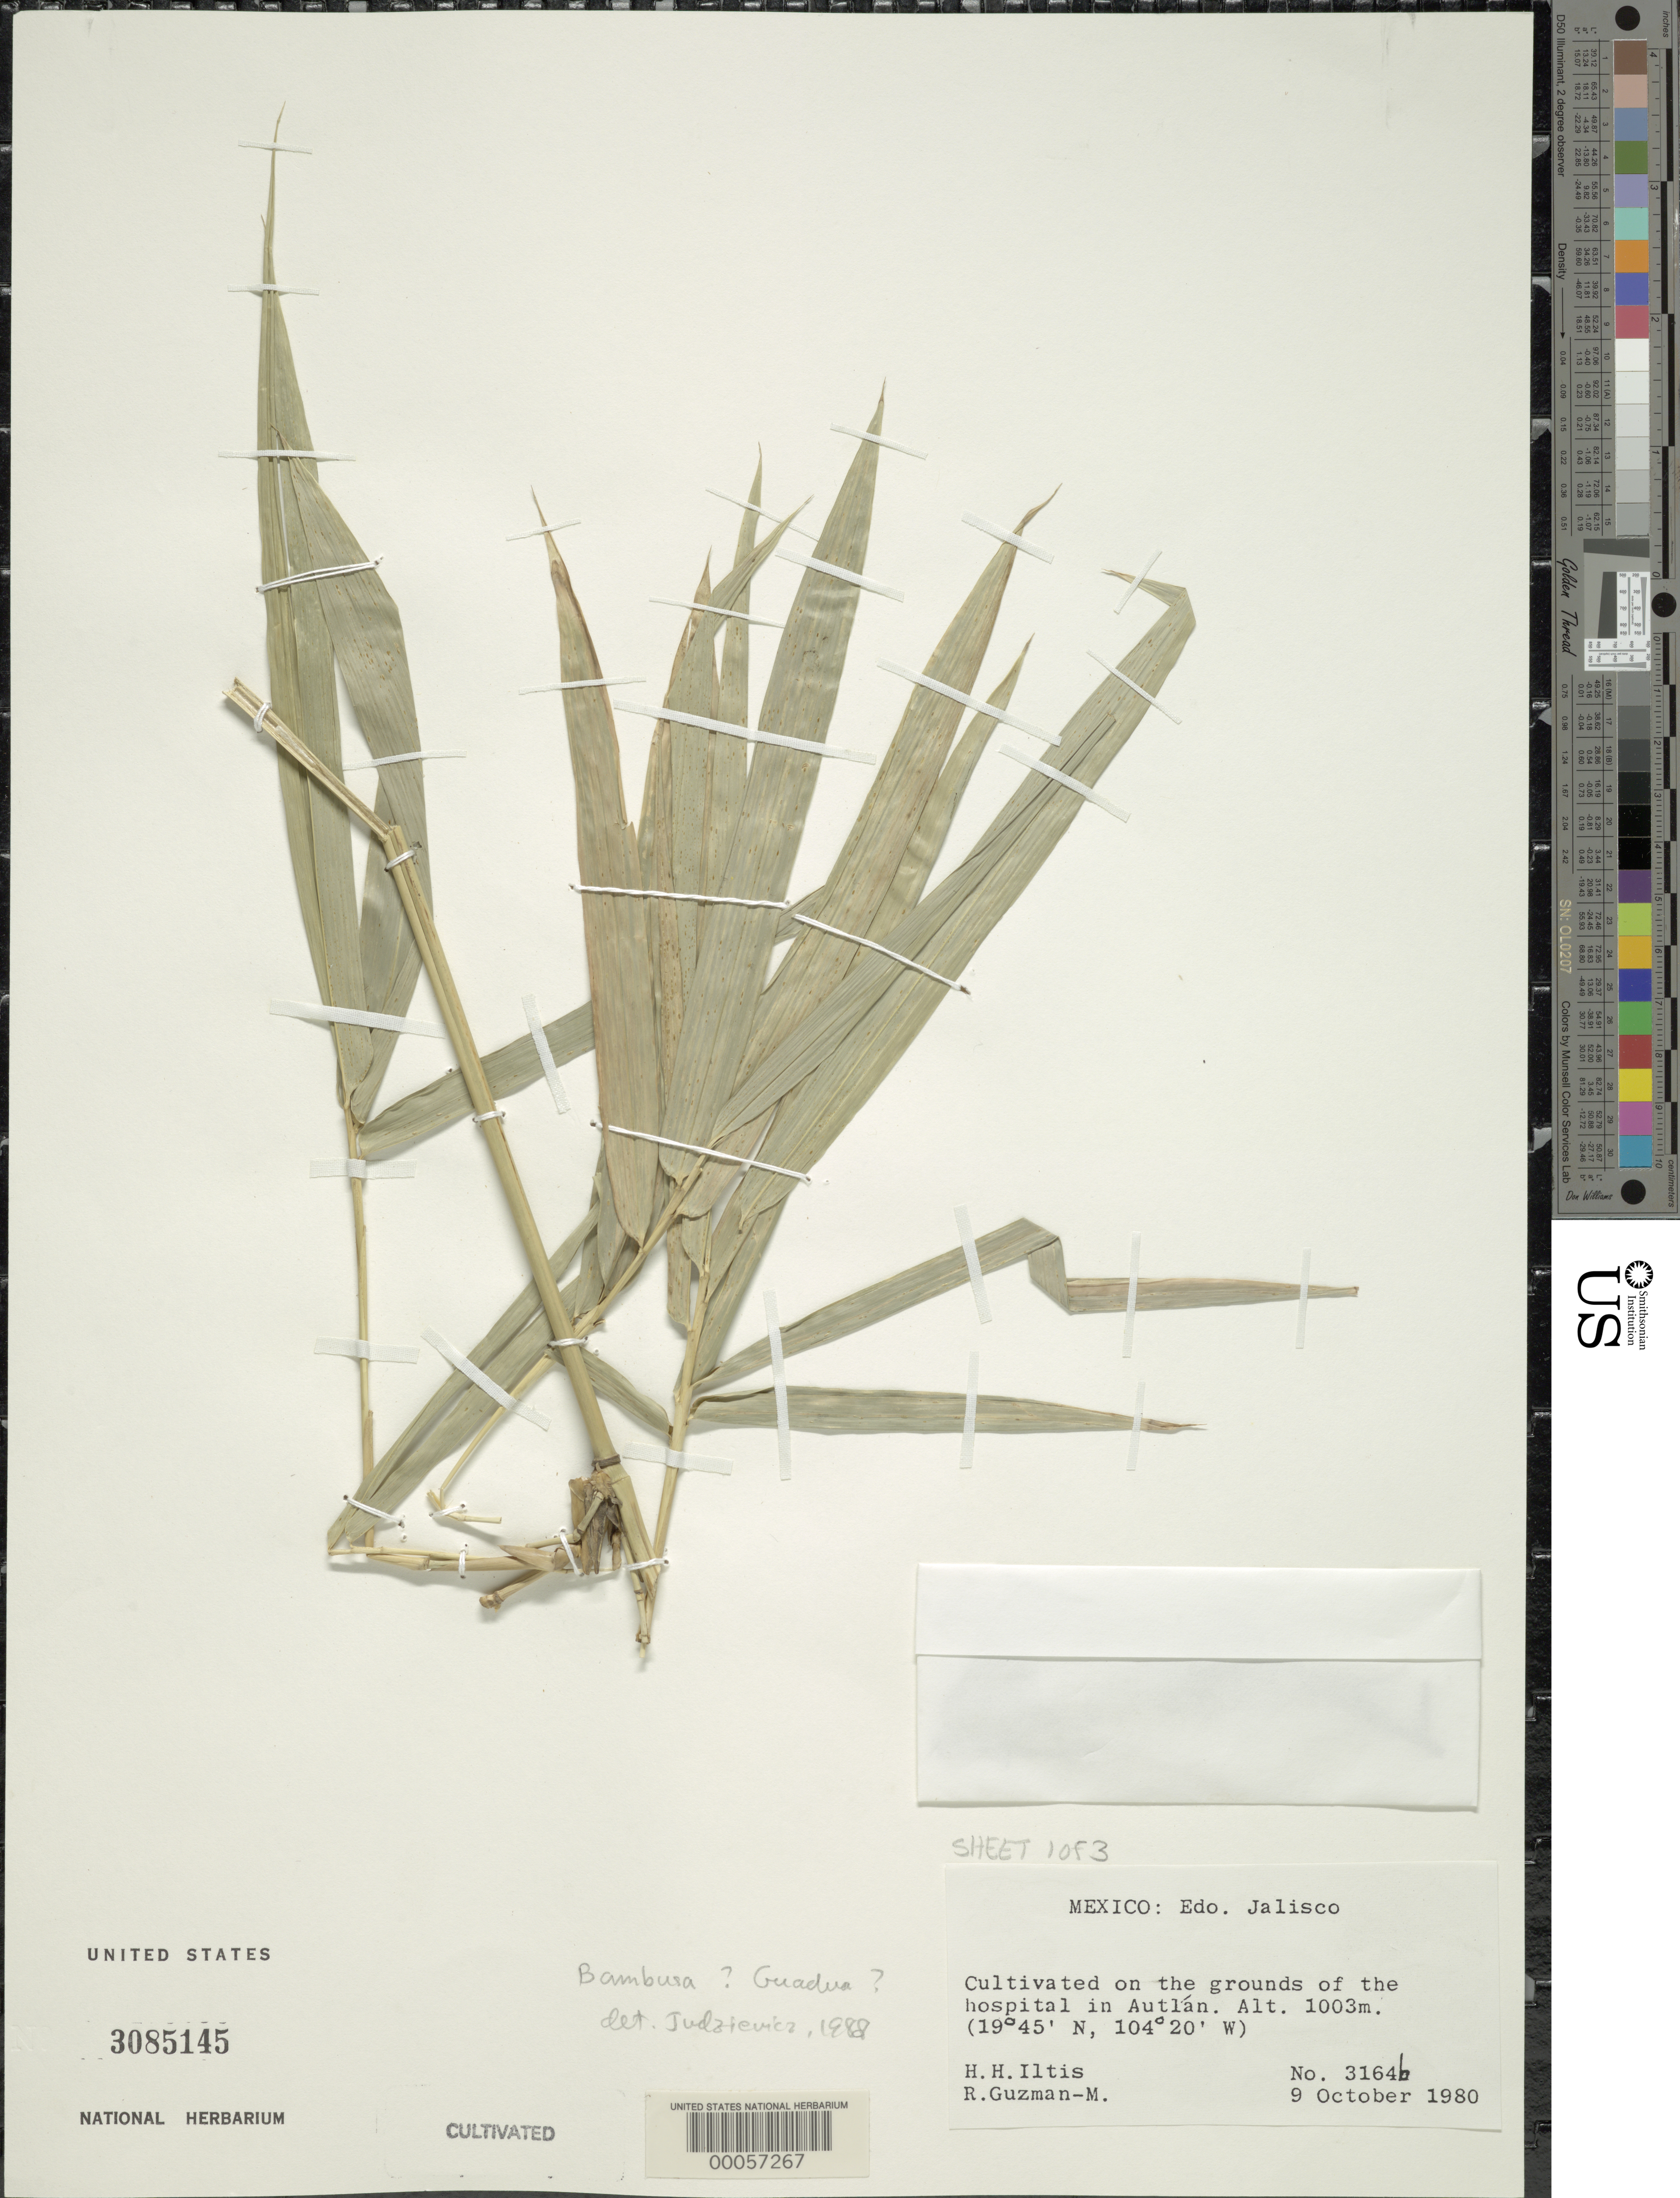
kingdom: Plantae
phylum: Tracheophyta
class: Liliopsida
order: Poales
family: Poaceae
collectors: H. H. Iltis & R. Guzman-M.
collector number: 3164b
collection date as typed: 09 Oct 1980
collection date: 1980-10-09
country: Mexico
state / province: Jalisco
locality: Autlan, (hospital - Autlán)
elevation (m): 1003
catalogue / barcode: US 3085145